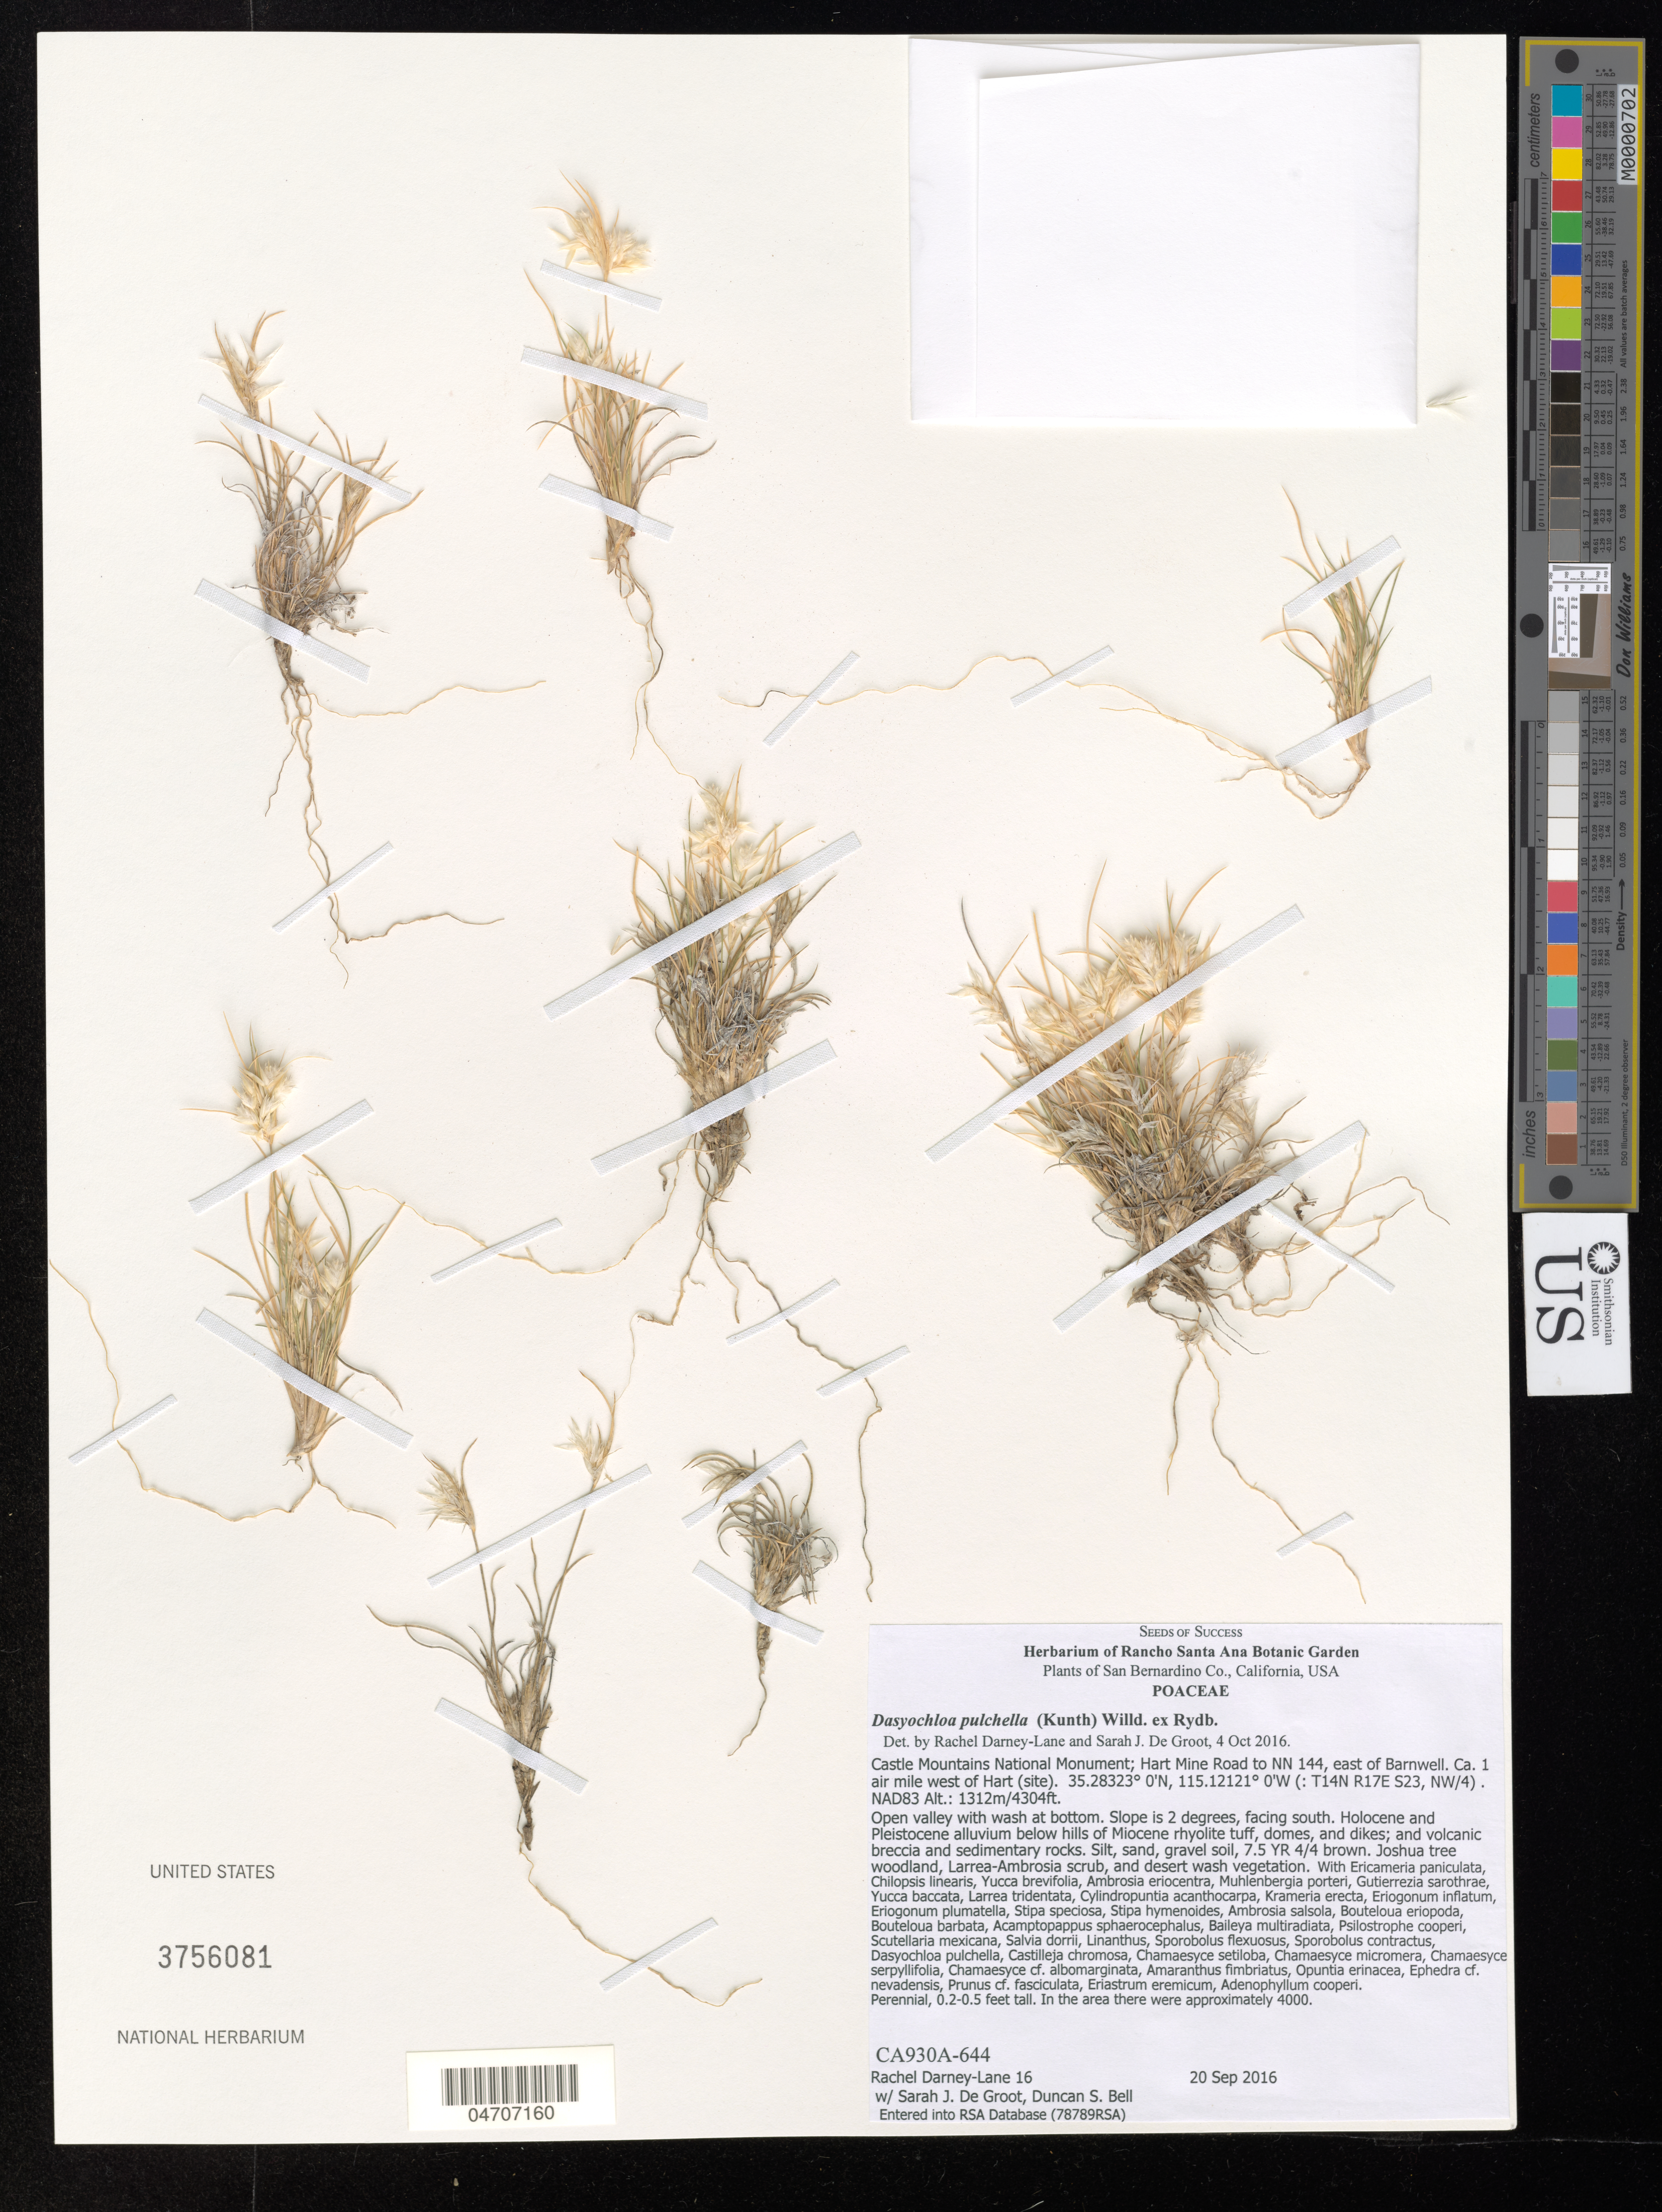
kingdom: Plantae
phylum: Tracheophyta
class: Liliopsida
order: Poales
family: Poaceae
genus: Dasyochloa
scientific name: Dasyochloa pulchella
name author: (Kunth) Willd. ex Rydb.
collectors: R. Darney-Lane, S. De Groot & D. S. Bell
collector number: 16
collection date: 2016-09-20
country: United States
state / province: California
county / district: San Bernardino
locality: San Bernardino Co. Castle Mountains National Monument; Hart Mine Road to NN 144, east of Barnwell. Ca. 1 air mile west of Hart (site). (: T14N R17E S23, NW/4). NAD83.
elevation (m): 1312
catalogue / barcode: US 3756081